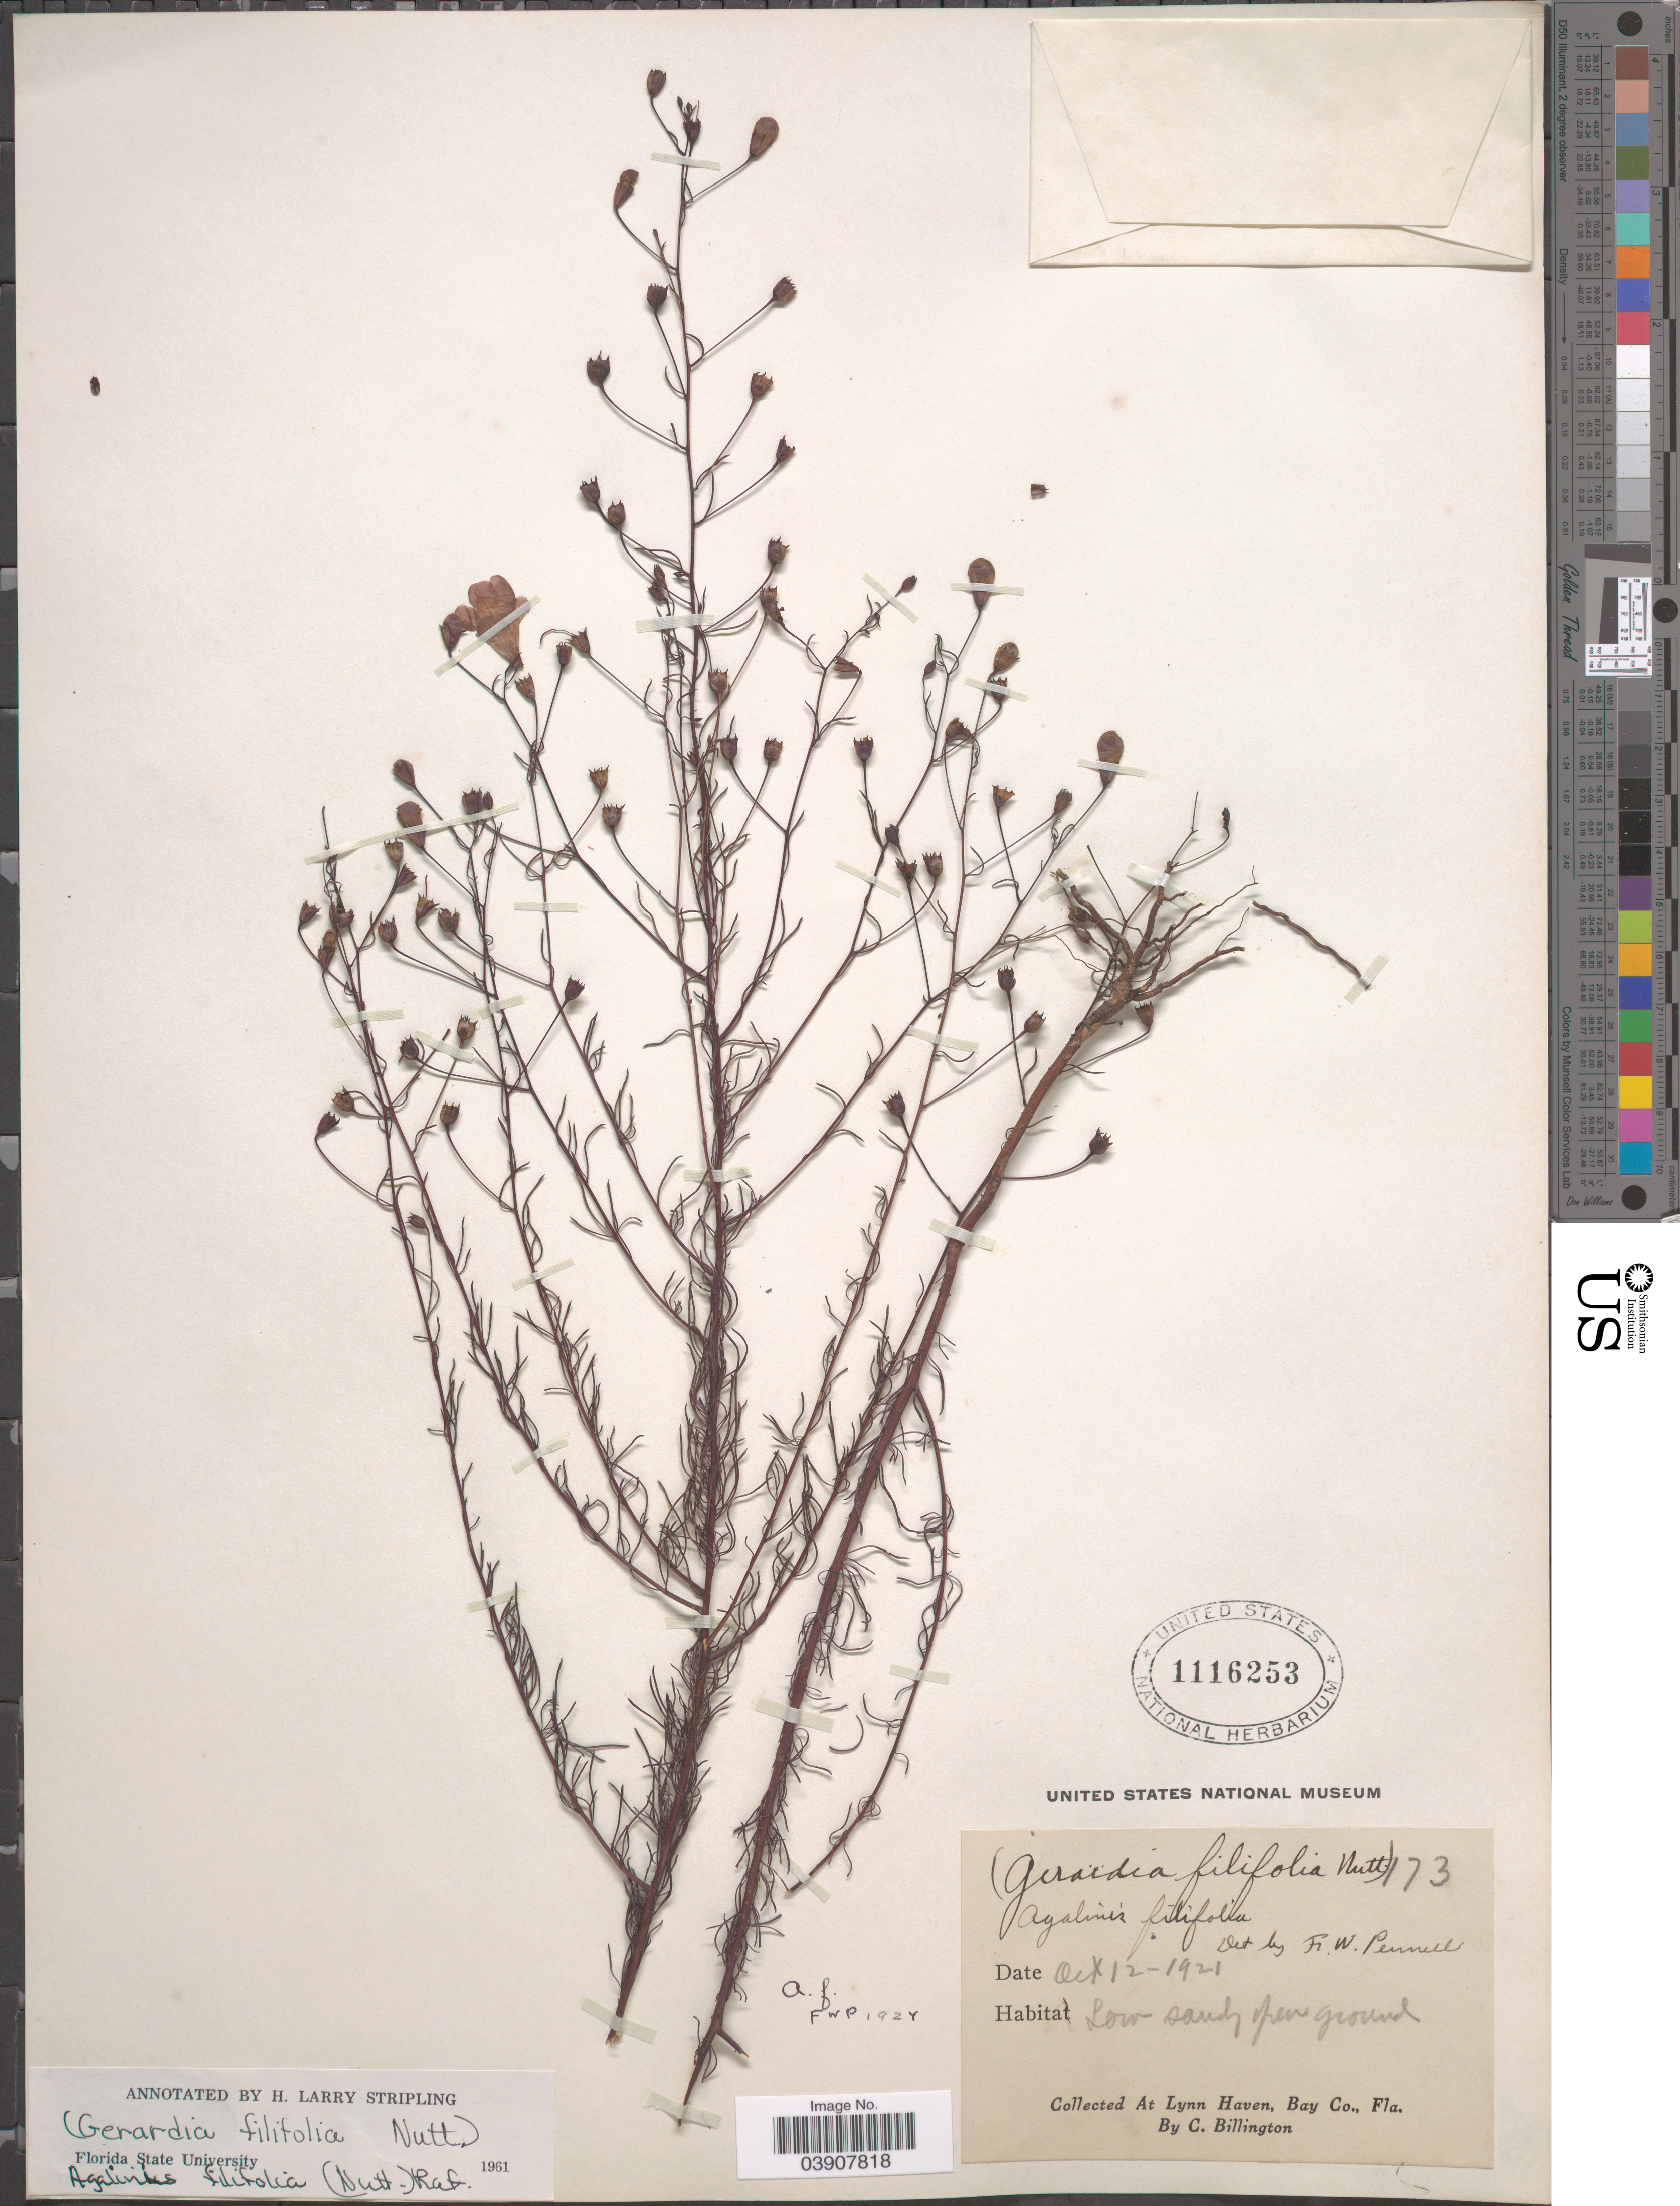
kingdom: Plantae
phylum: Tracheophyta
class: Magnoliopsida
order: Lamiales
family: Orobanchaceae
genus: Agalinis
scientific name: Agalinis filifolia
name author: Raf.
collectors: C. Billington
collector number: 173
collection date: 1921-10-12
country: United States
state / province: Florida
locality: At Lynn Haven, Bay Co.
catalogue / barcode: US 1116253